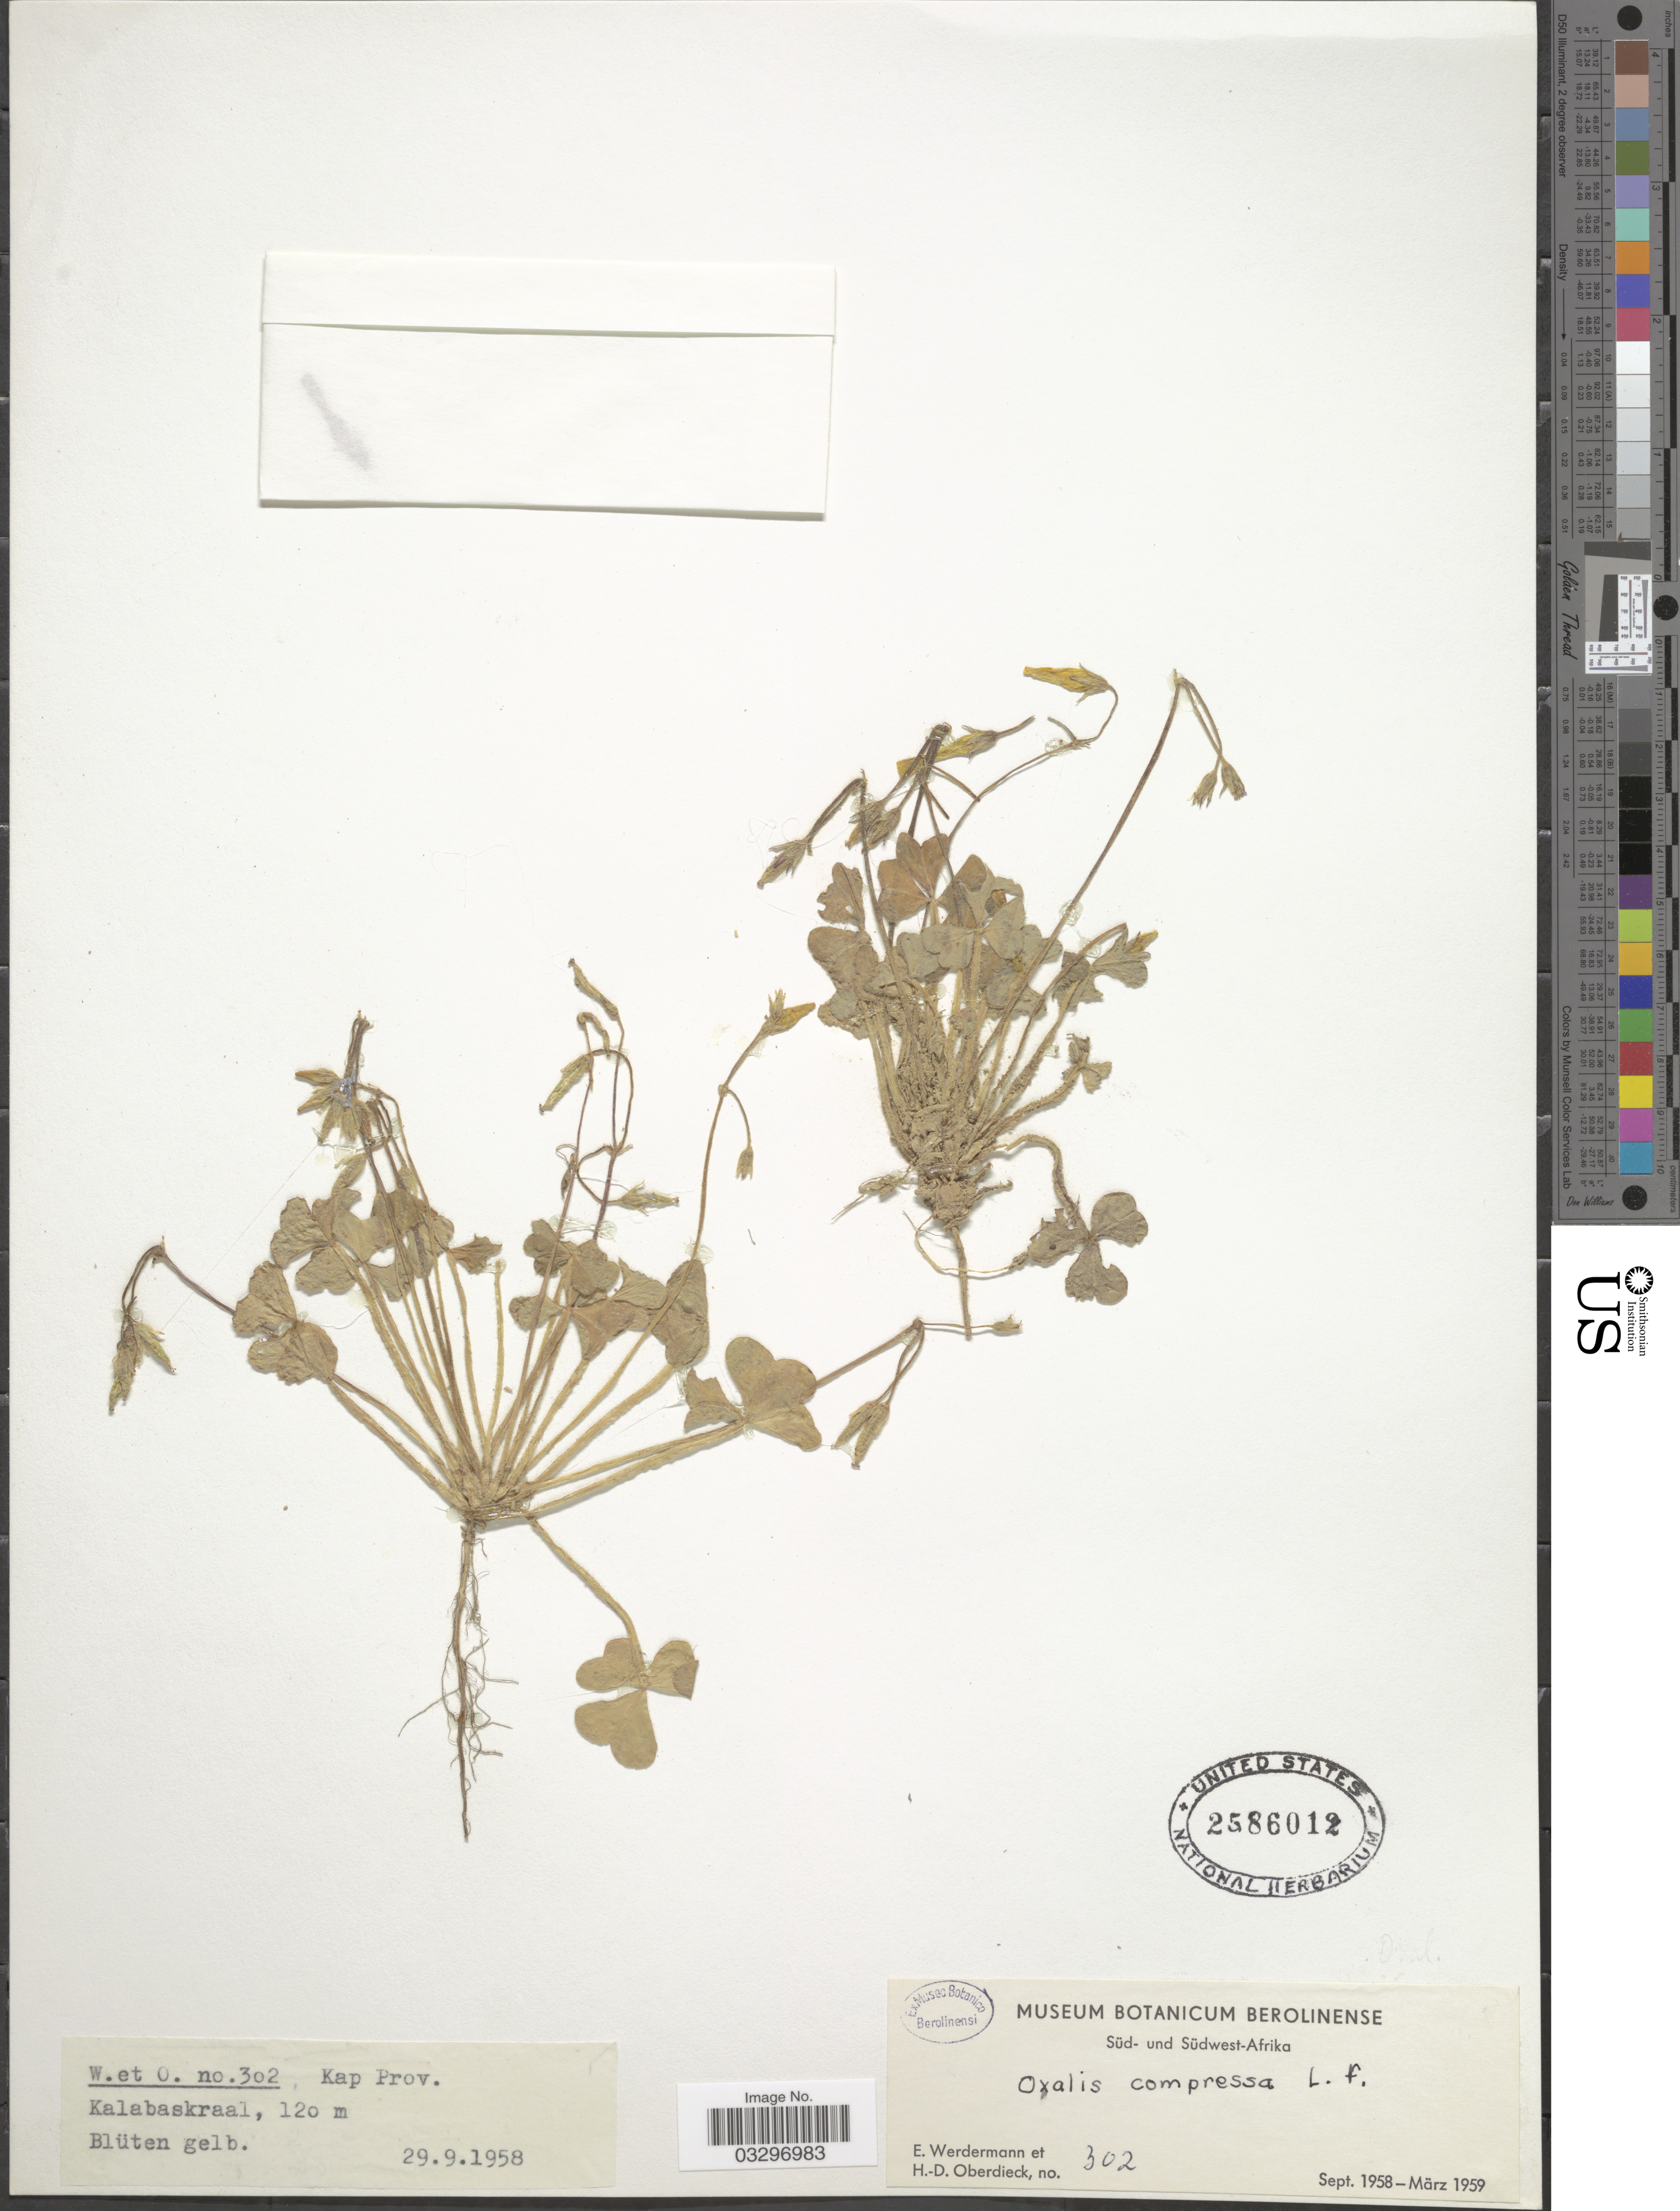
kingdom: Plantae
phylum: Tracheophyta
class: Magnoliopsida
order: Oxalidales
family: Oxalidaceae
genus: Oxalis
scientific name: Oxalis compressa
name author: Thunb.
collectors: E. Werdermann & H. Oberdieck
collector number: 302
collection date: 1958-09-29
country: South Africa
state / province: Western Cape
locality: Kap Prov. Kalabaskraal.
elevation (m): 120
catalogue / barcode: US 2586012